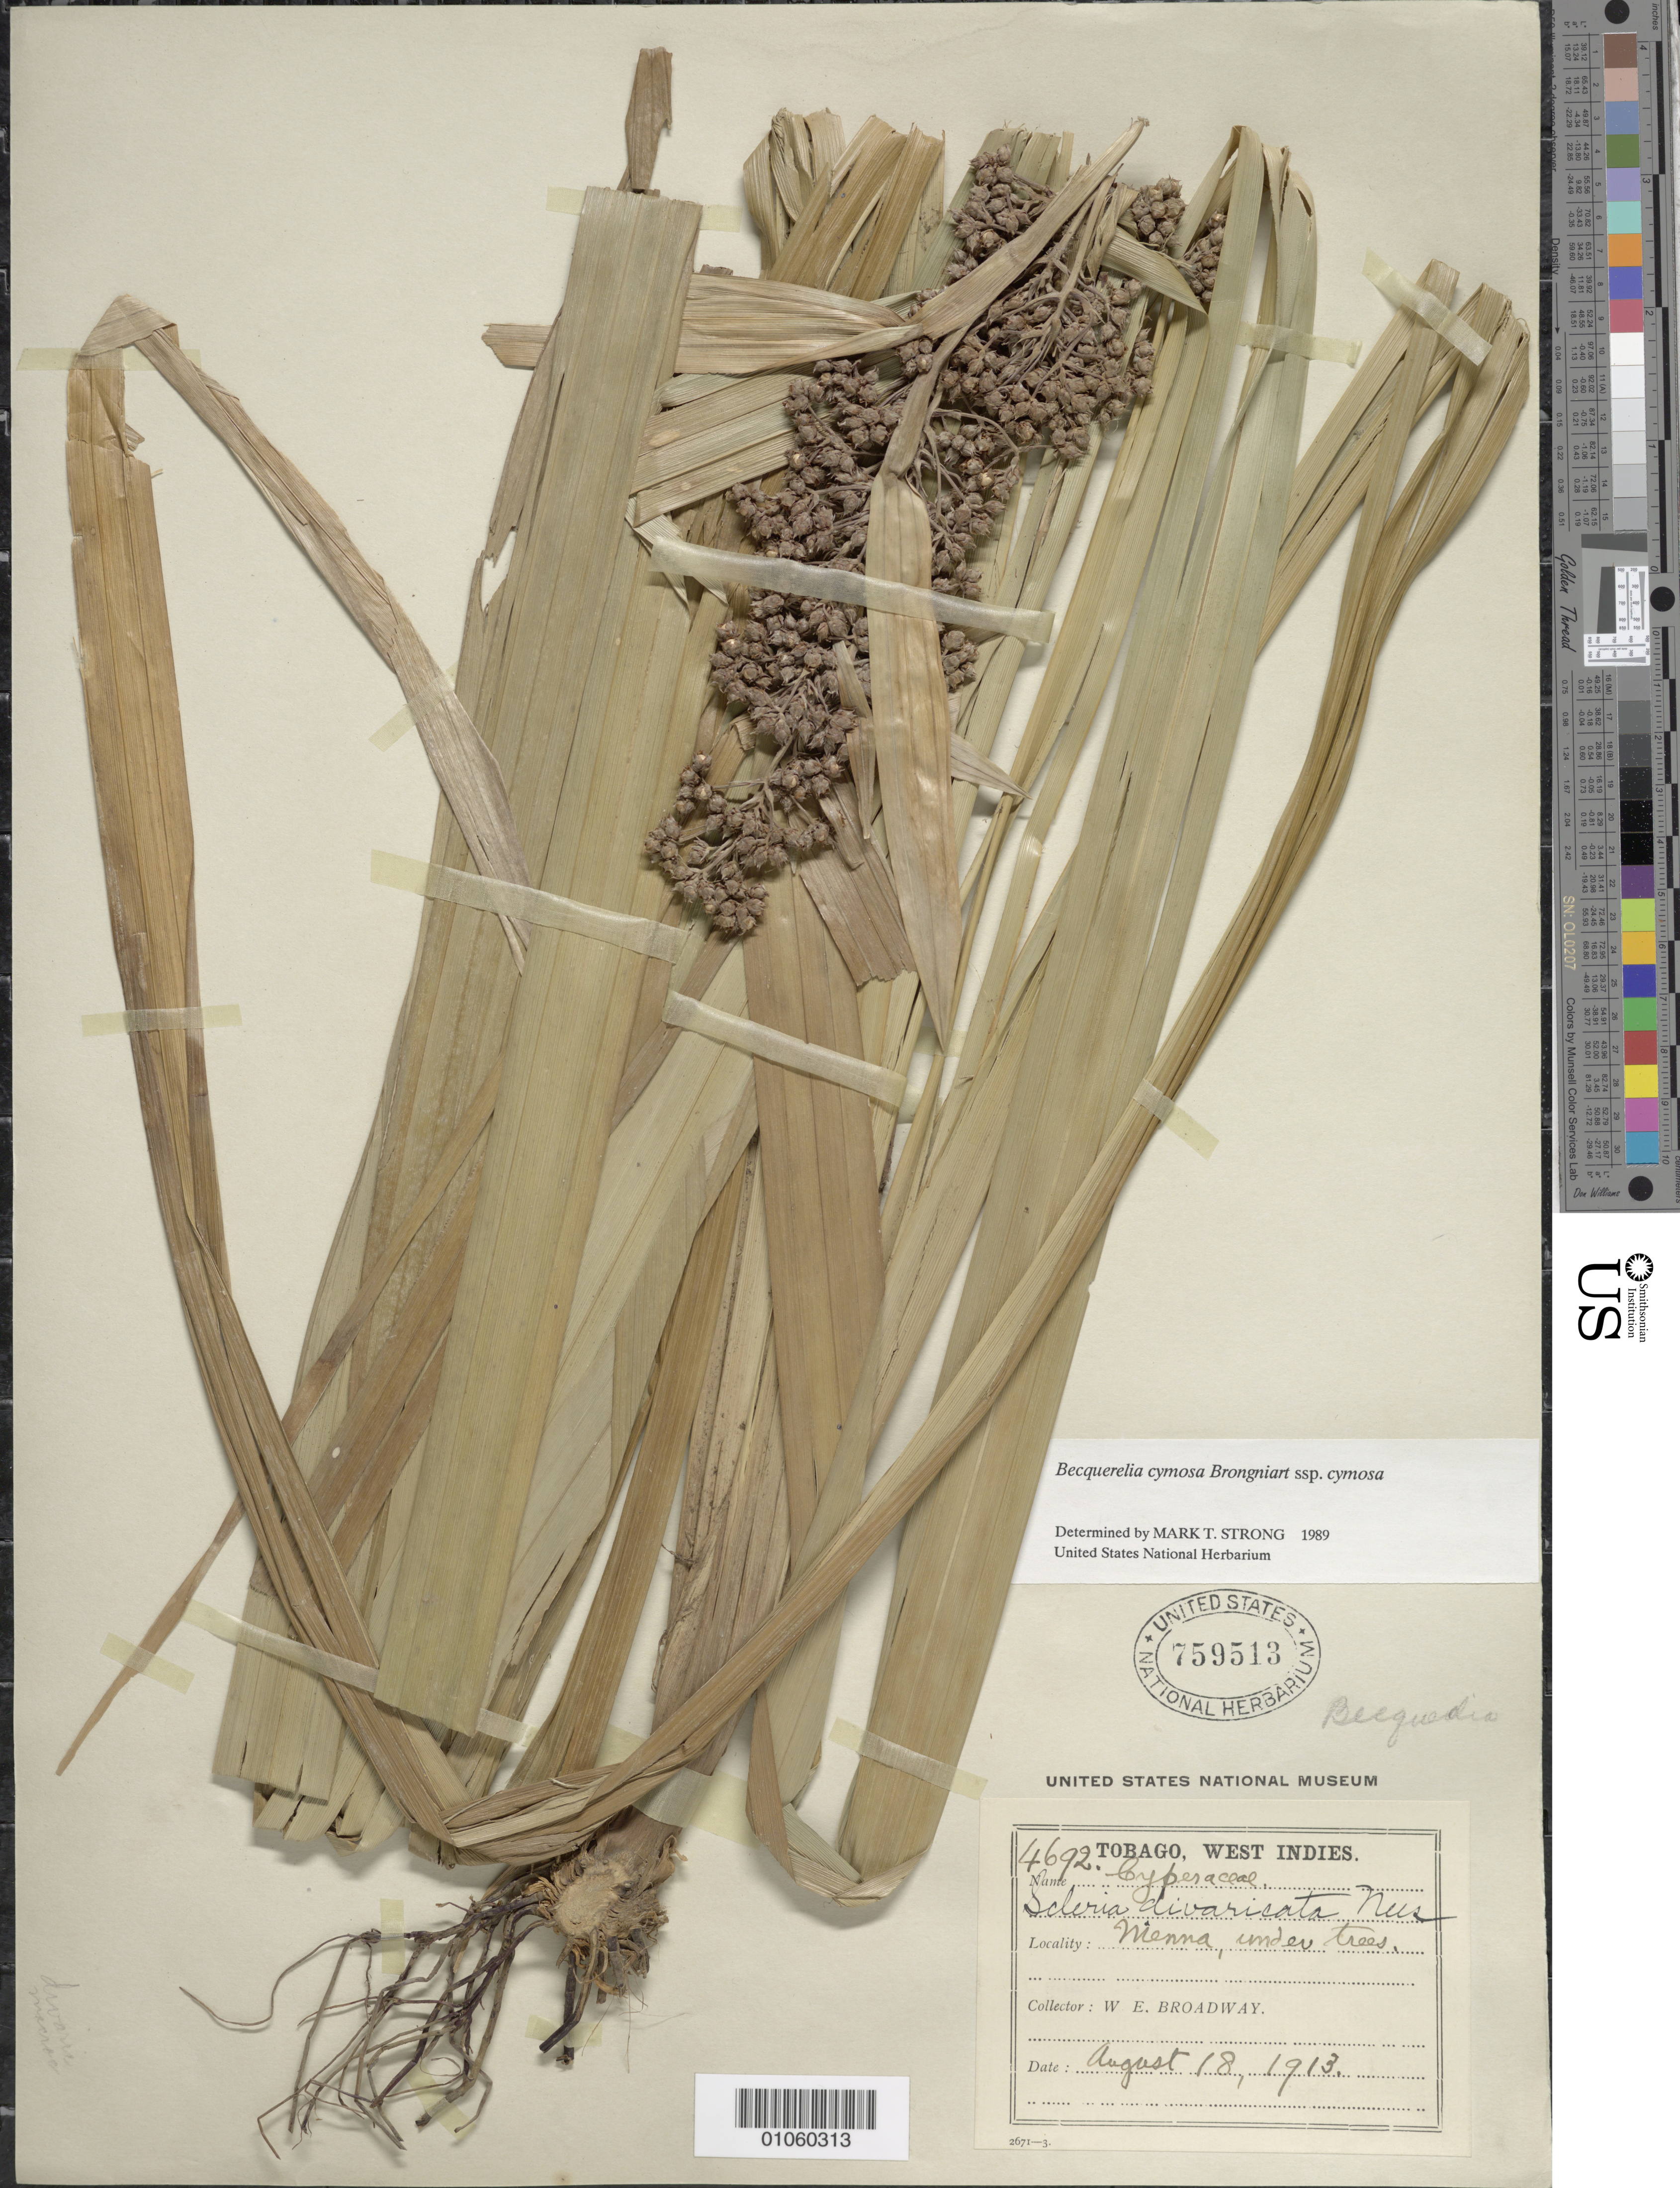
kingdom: Plantae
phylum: Tracheophyta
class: Liliopsida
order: Poales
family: Cyperaceae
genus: Becquerelia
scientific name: Becquerelia cymosa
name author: Brongn.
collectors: W. E. Broadway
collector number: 4692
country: Trinidad and Tobago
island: Tobago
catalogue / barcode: US 759513